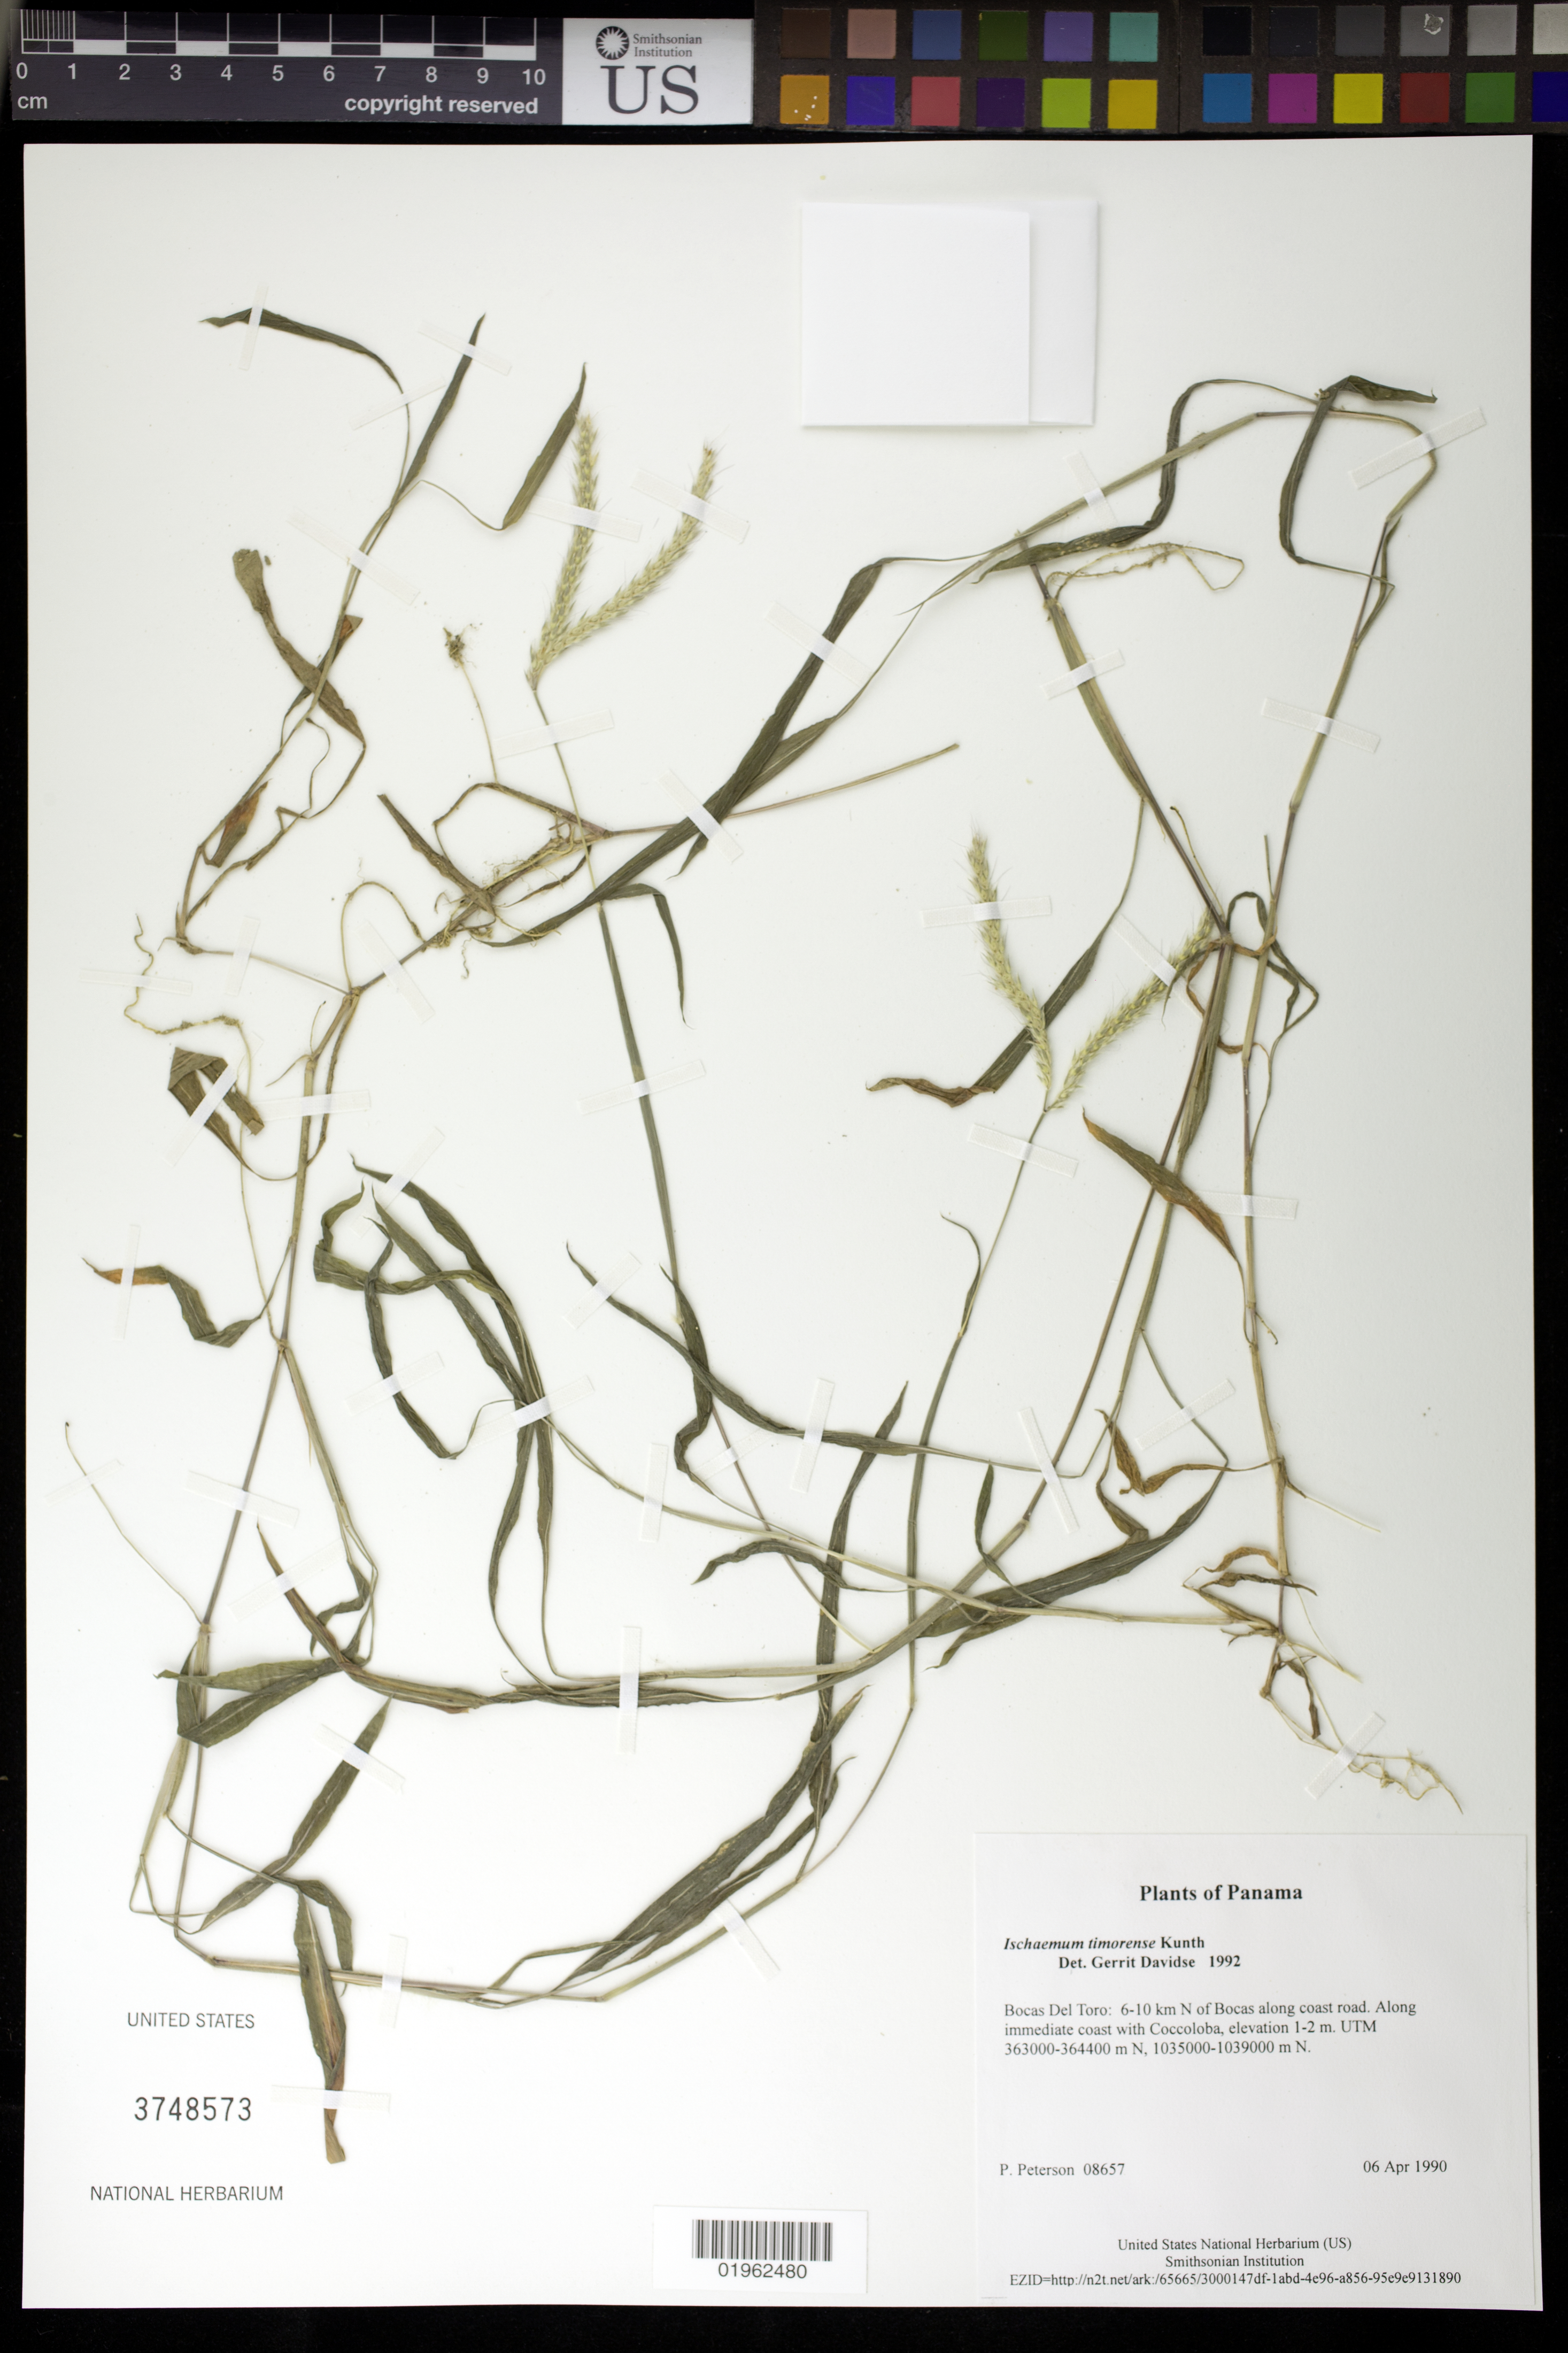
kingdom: Plantae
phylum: Tracheophyta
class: Liliopsida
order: Poales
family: Poaceae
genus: Ischaemum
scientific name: Ischaemum timorense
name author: Kunth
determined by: Davidse, Gerrit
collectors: P. M. Peterson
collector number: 08657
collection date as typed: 06 Apr 1990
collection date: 1990-04-06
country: Panama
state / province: Bocas del Toro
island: Colón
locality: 6-10 km N of Bocas along coast road.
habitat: Along immediate coast with Coccoloba, elevation 1-2 m. UTM 363000-364400 m N, 1035000-1039000 m N.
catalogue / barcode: US 3748573